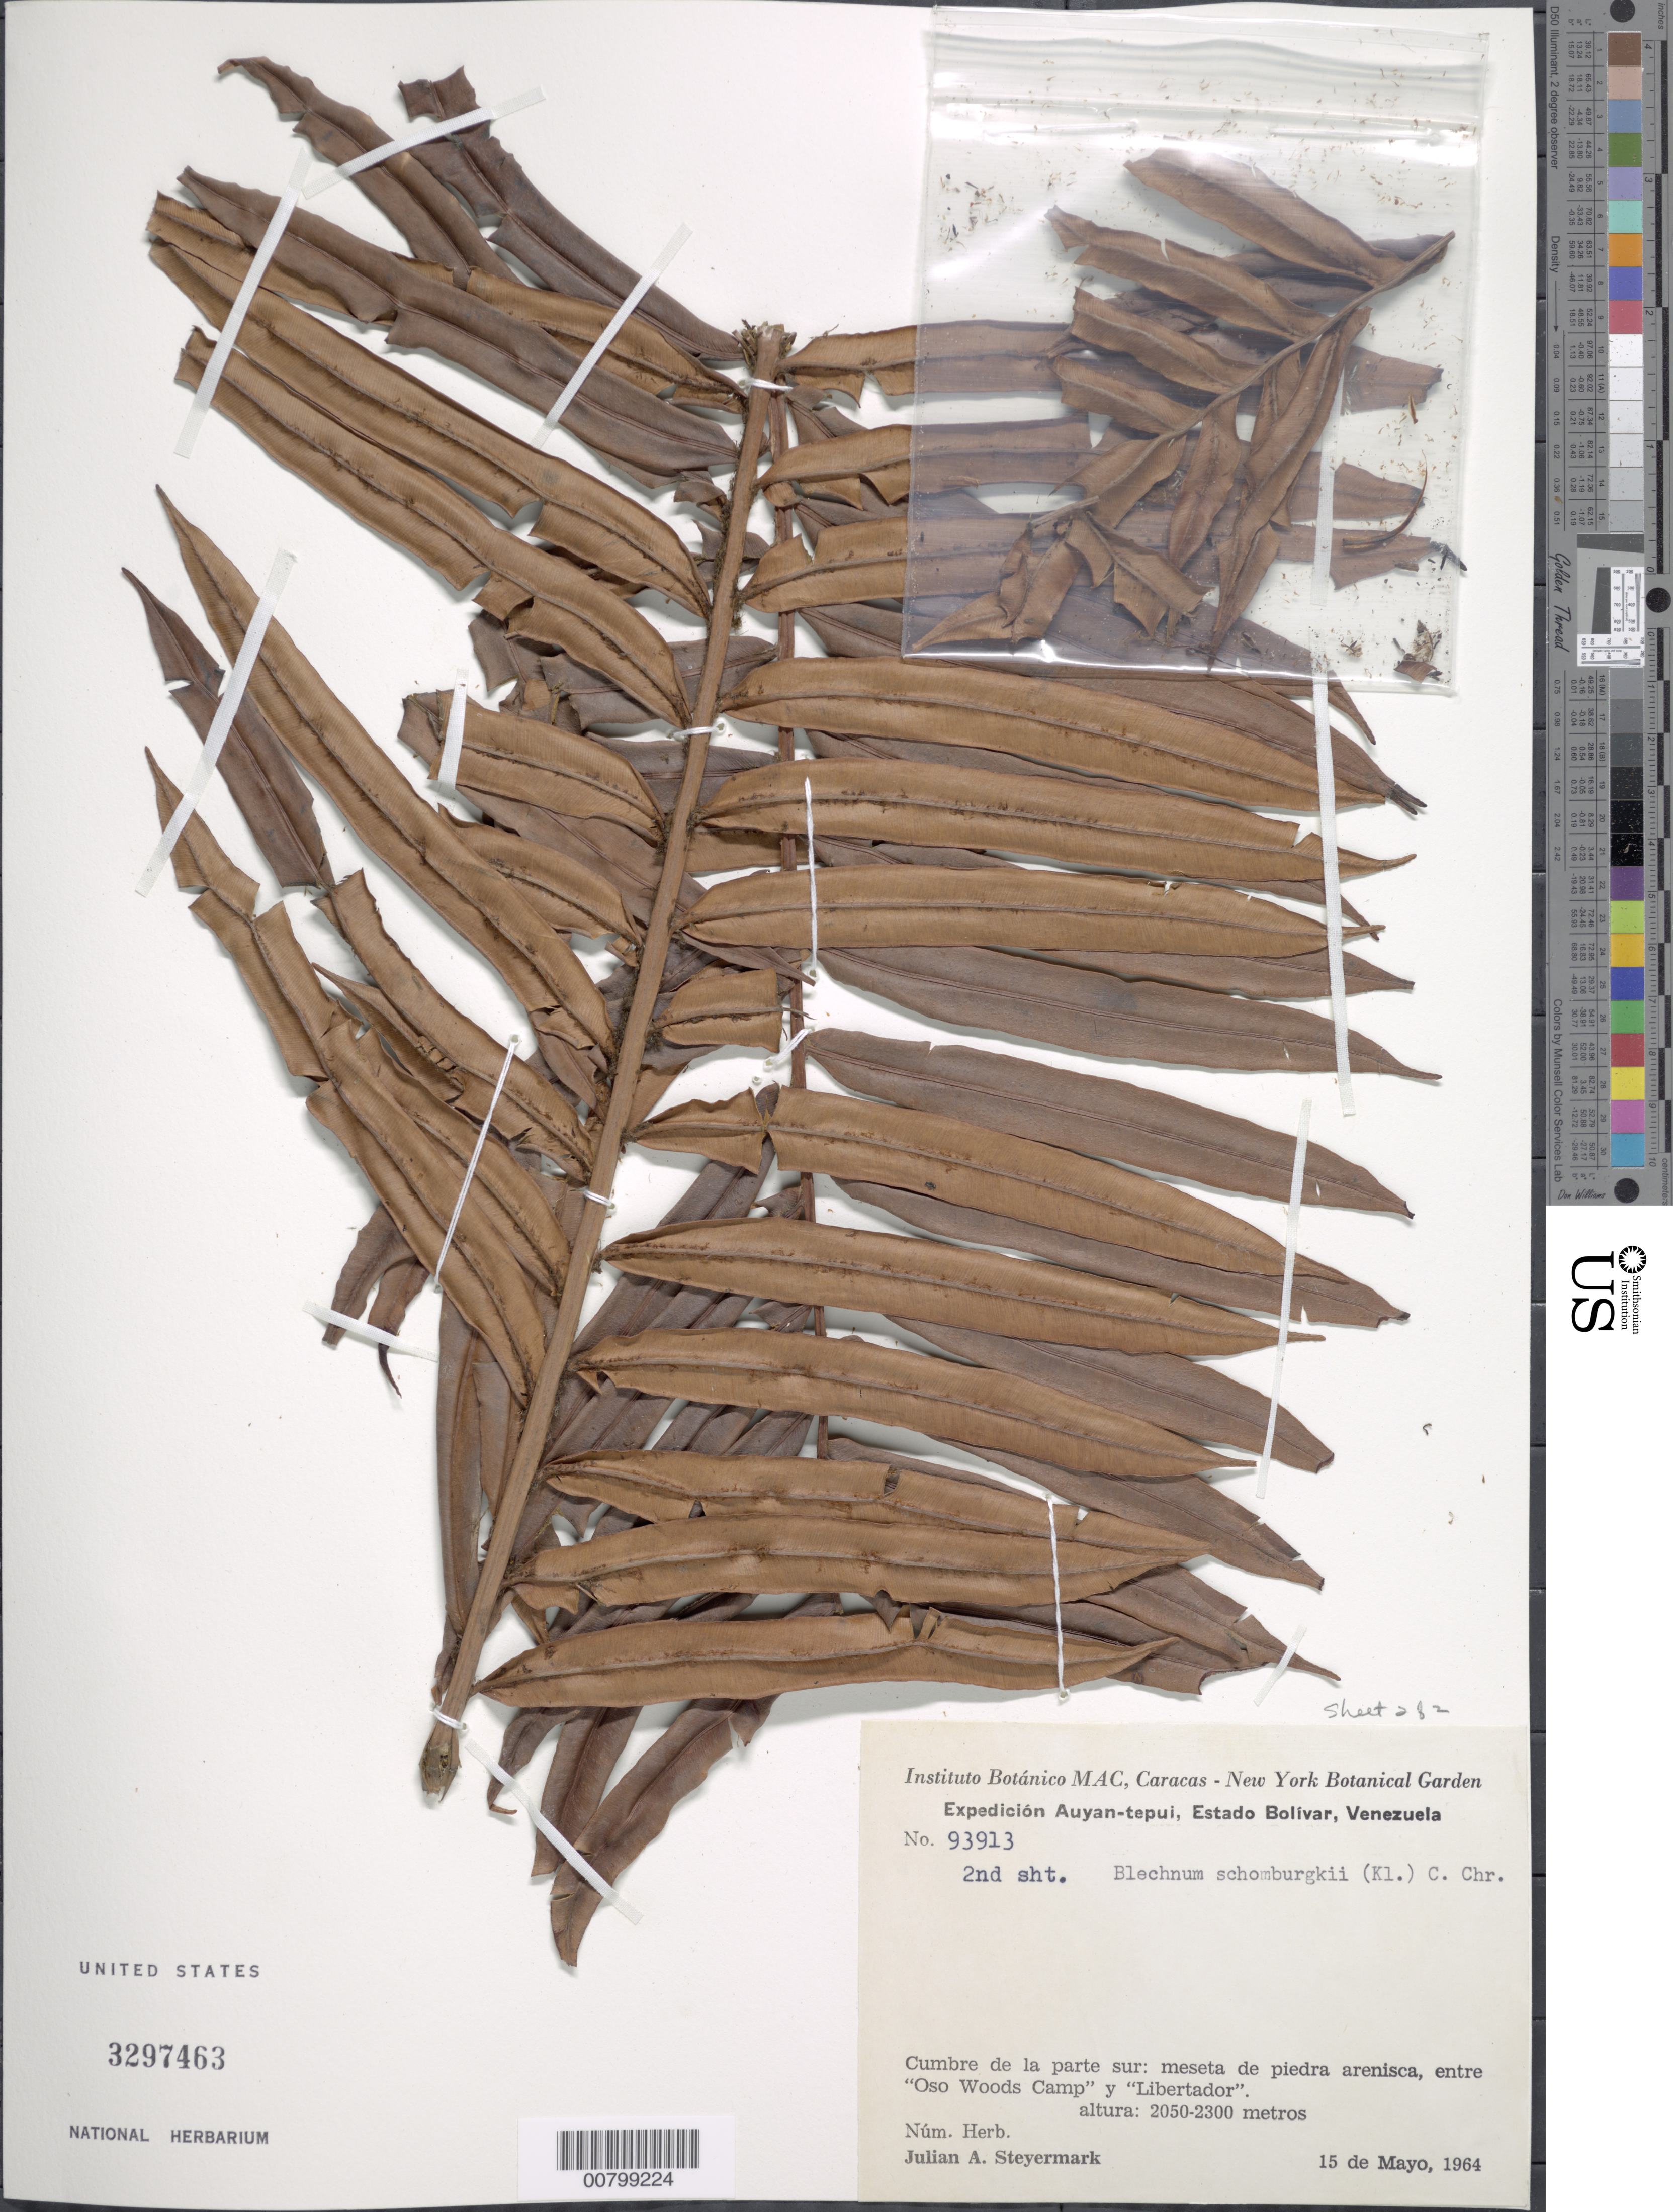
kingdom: Plantae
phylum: Tracheophyta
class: Polypodiopsida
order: Polypodiales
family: Blechnaceae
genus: Blechnum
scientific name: Blechnum schomburgkii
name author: (Klotzsch) C. Chr.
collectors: J. Steyermark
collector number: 93913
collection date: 1964-05-15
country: Venezuela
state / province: Bolivar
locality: Auyan-tepui, Cumbre de la parte sur: meseta de piedra arenisca, entre "Oso Woods Camp" y "Libertador"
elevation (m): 2050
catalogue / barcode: US 3297463